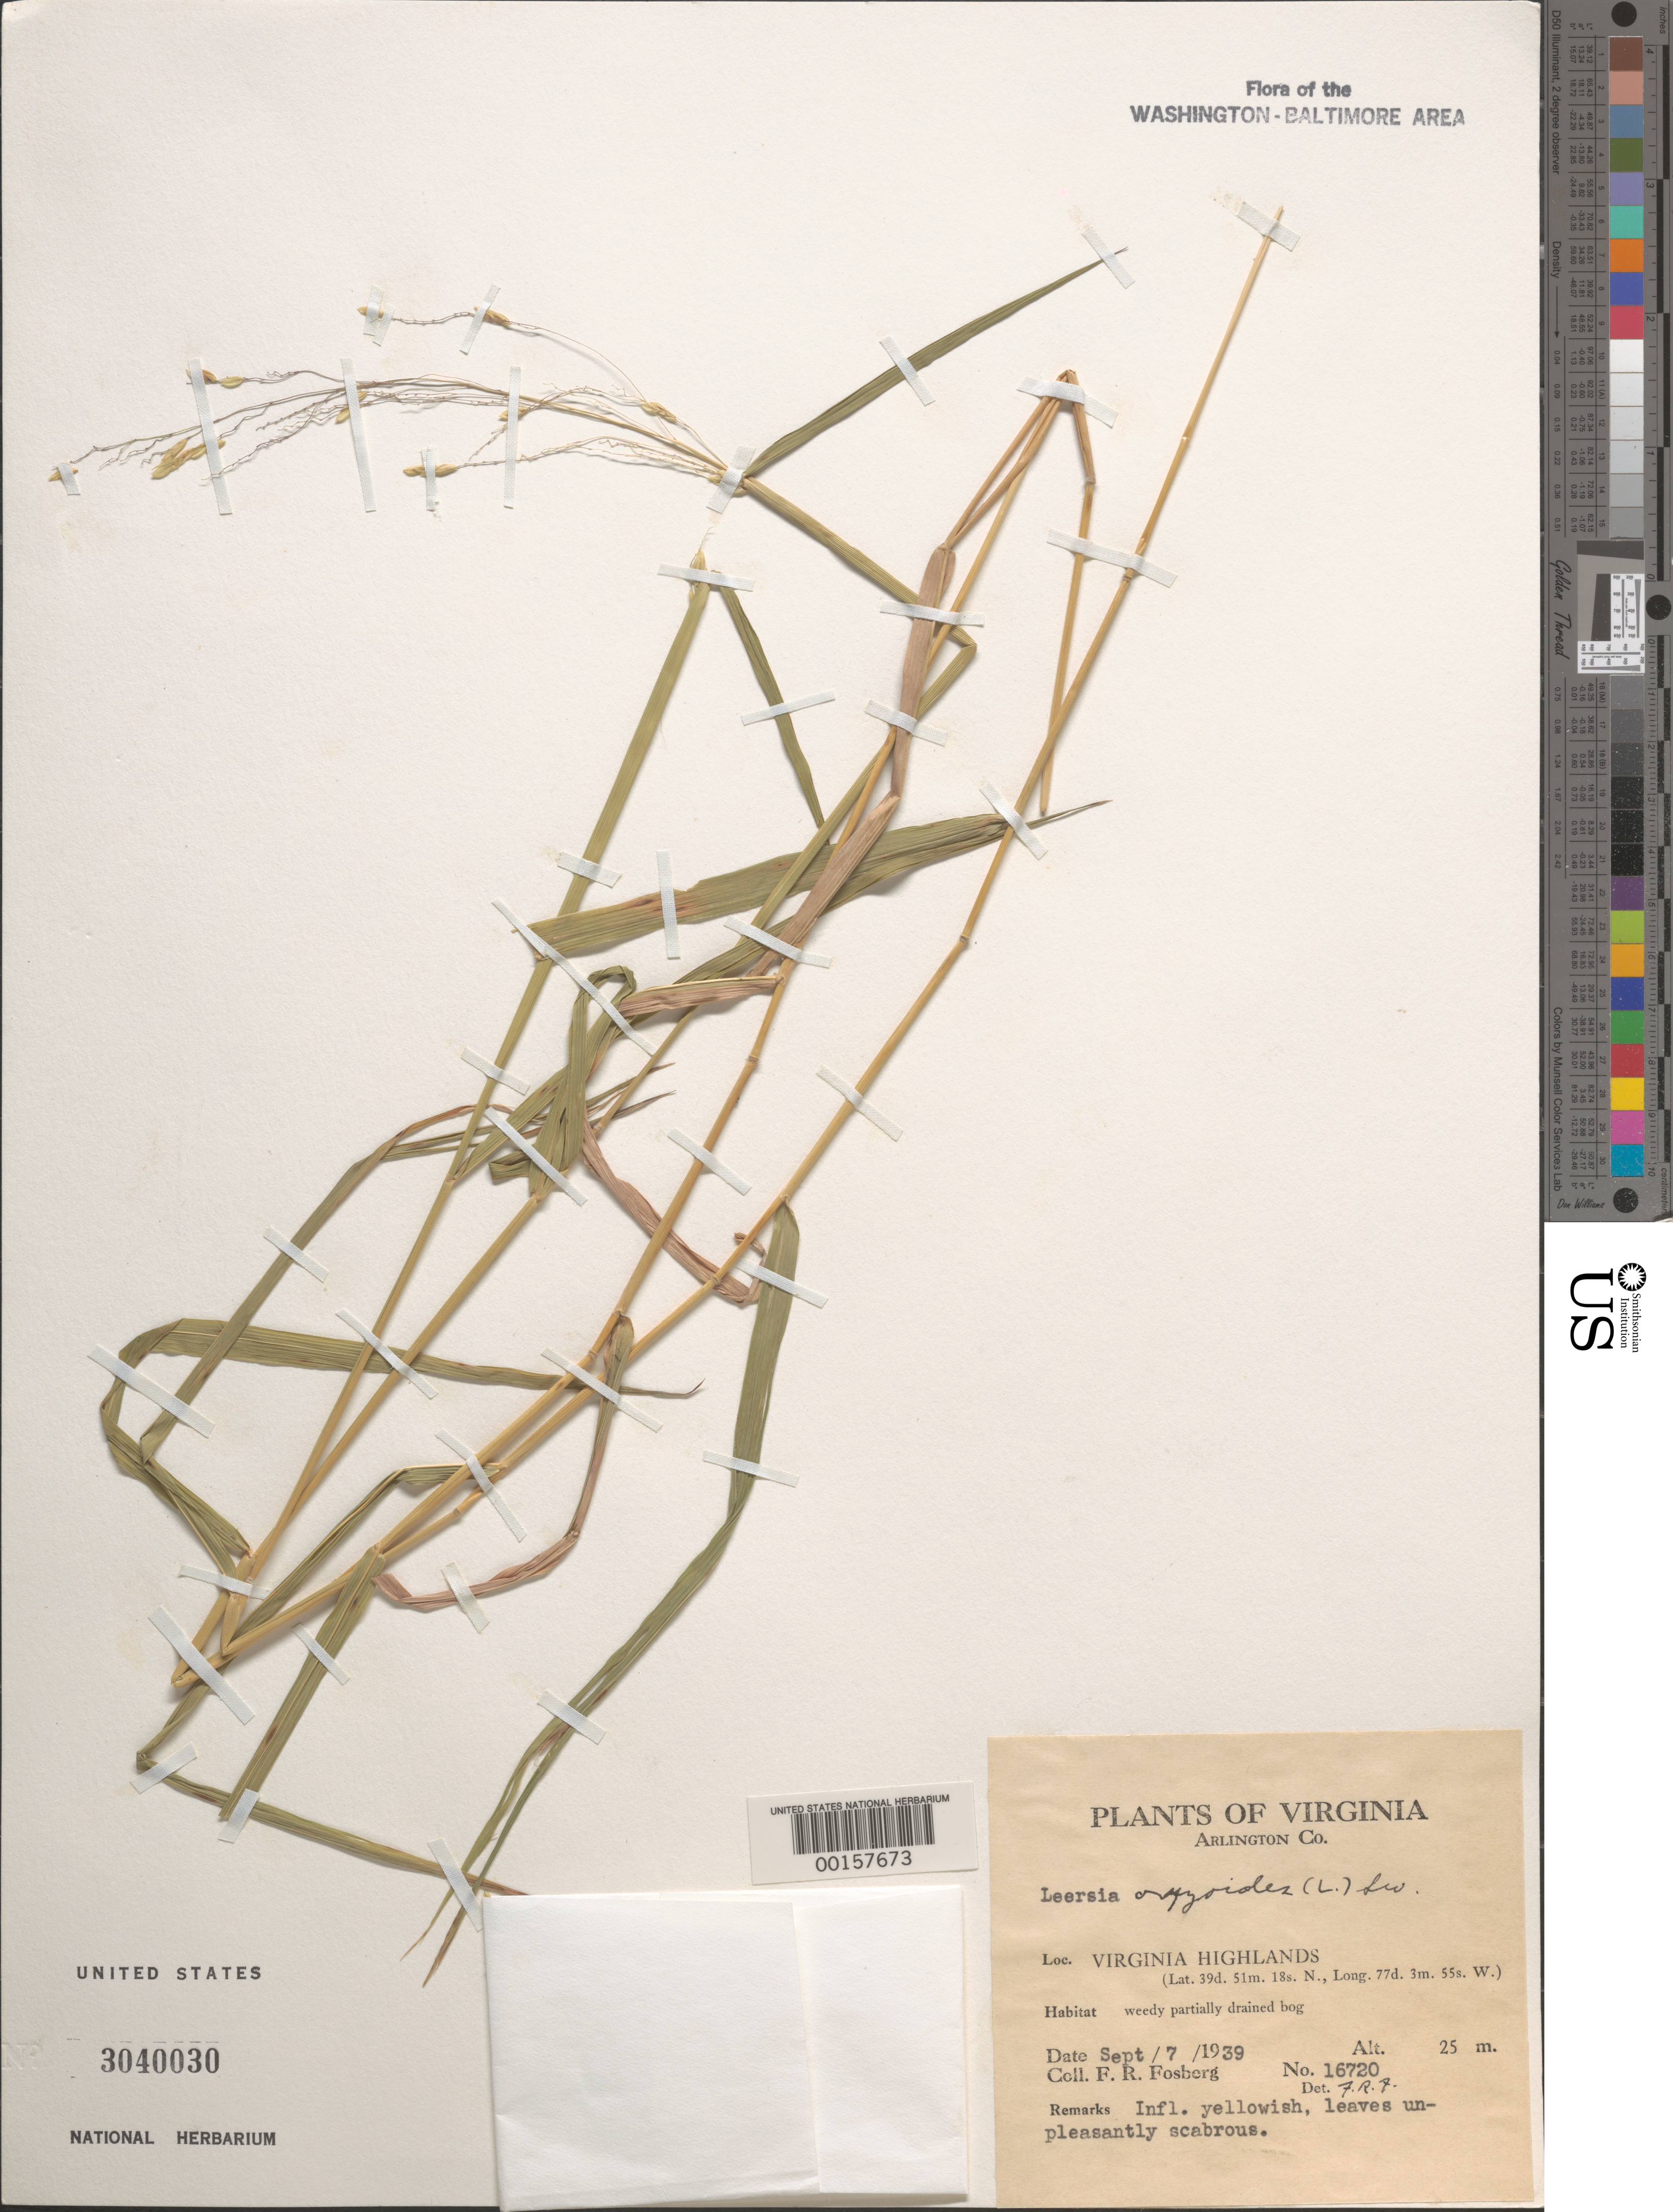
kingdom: Plantae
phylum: Tracheophyta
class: Liliopsida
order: Poales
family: Poaceae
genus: Leersia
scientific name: Leersia oryzoides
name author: (L.) Sw.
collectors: F. R. Fosberg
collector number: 16720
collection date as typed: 07 Sep 1939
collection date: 1939-09-07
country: United States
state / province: Virginia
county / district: Arlington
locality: Virginia Highlands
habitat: Weedy partially drained bog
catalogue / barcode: US 3040030